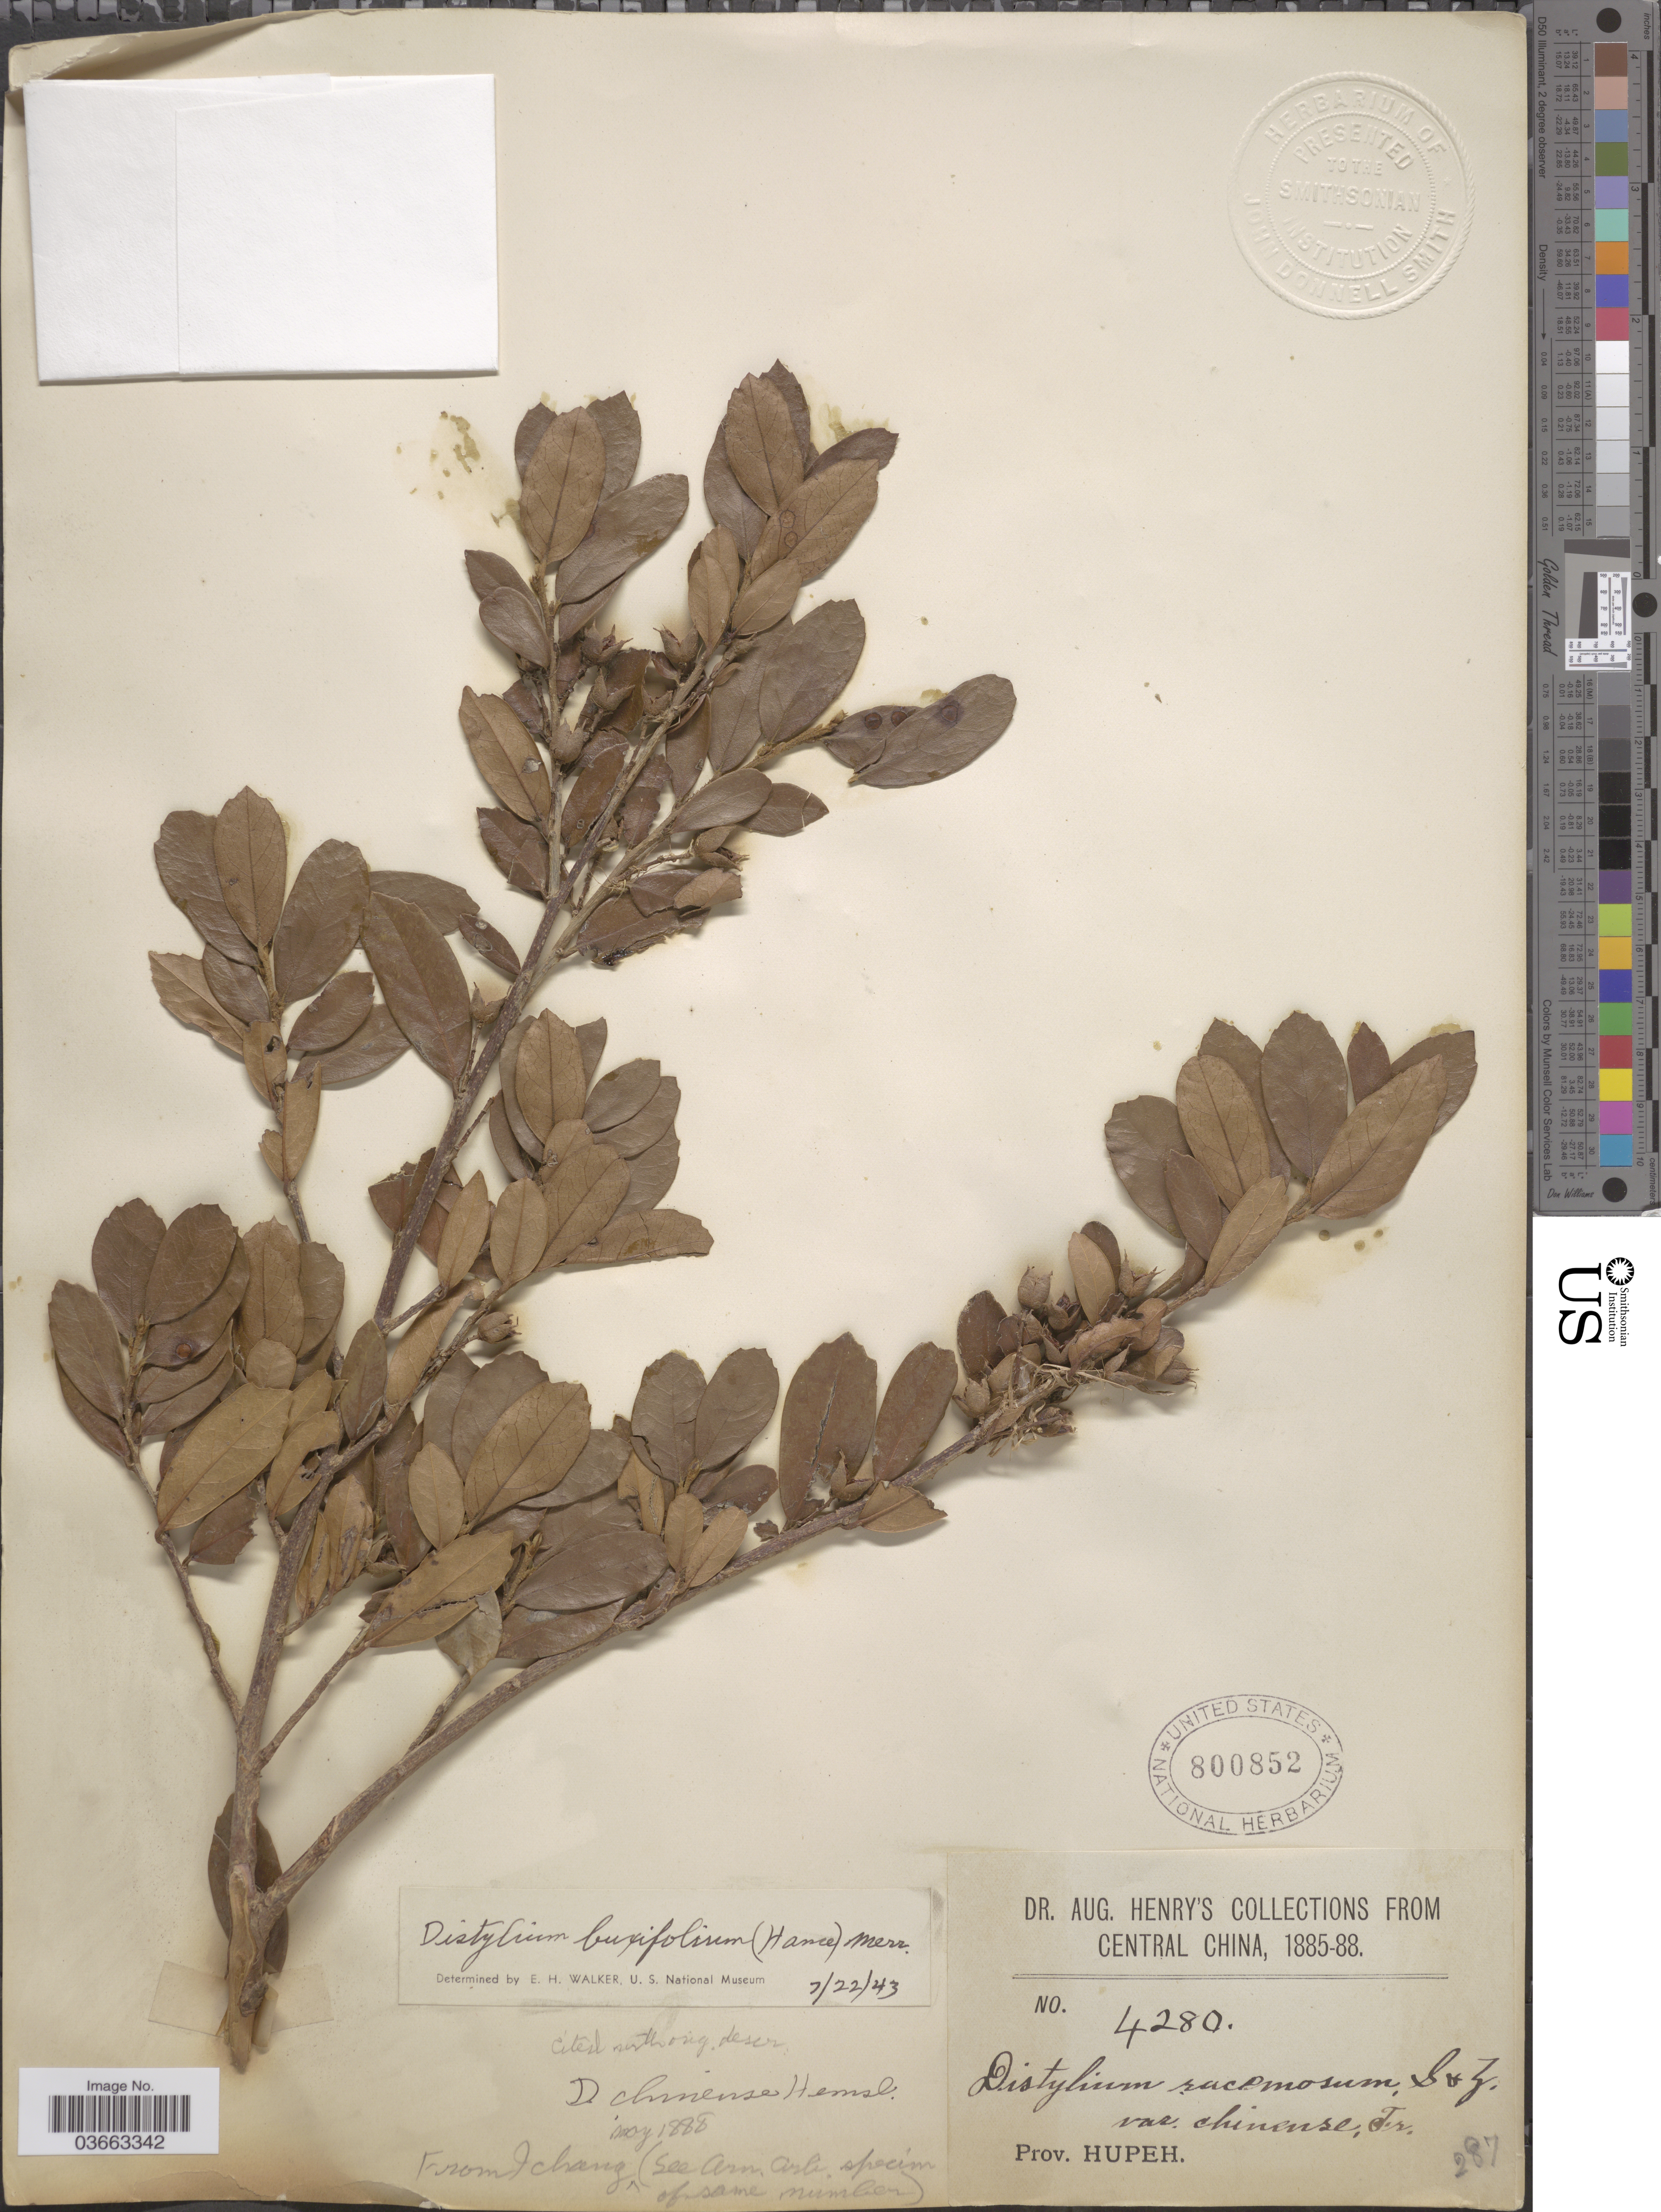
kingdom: Plantae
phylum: Tracheophyta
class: Magnoliopsida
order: Saxifragales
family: Hamamelidaceae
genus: Distylium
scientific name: Distylium buxifolium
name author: (Hance) Merr.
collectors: A. Henry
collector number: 4280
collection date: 1885/1888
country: China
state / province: Hubei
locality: Central China. Prov. Hupeh.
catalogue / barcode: US 800852